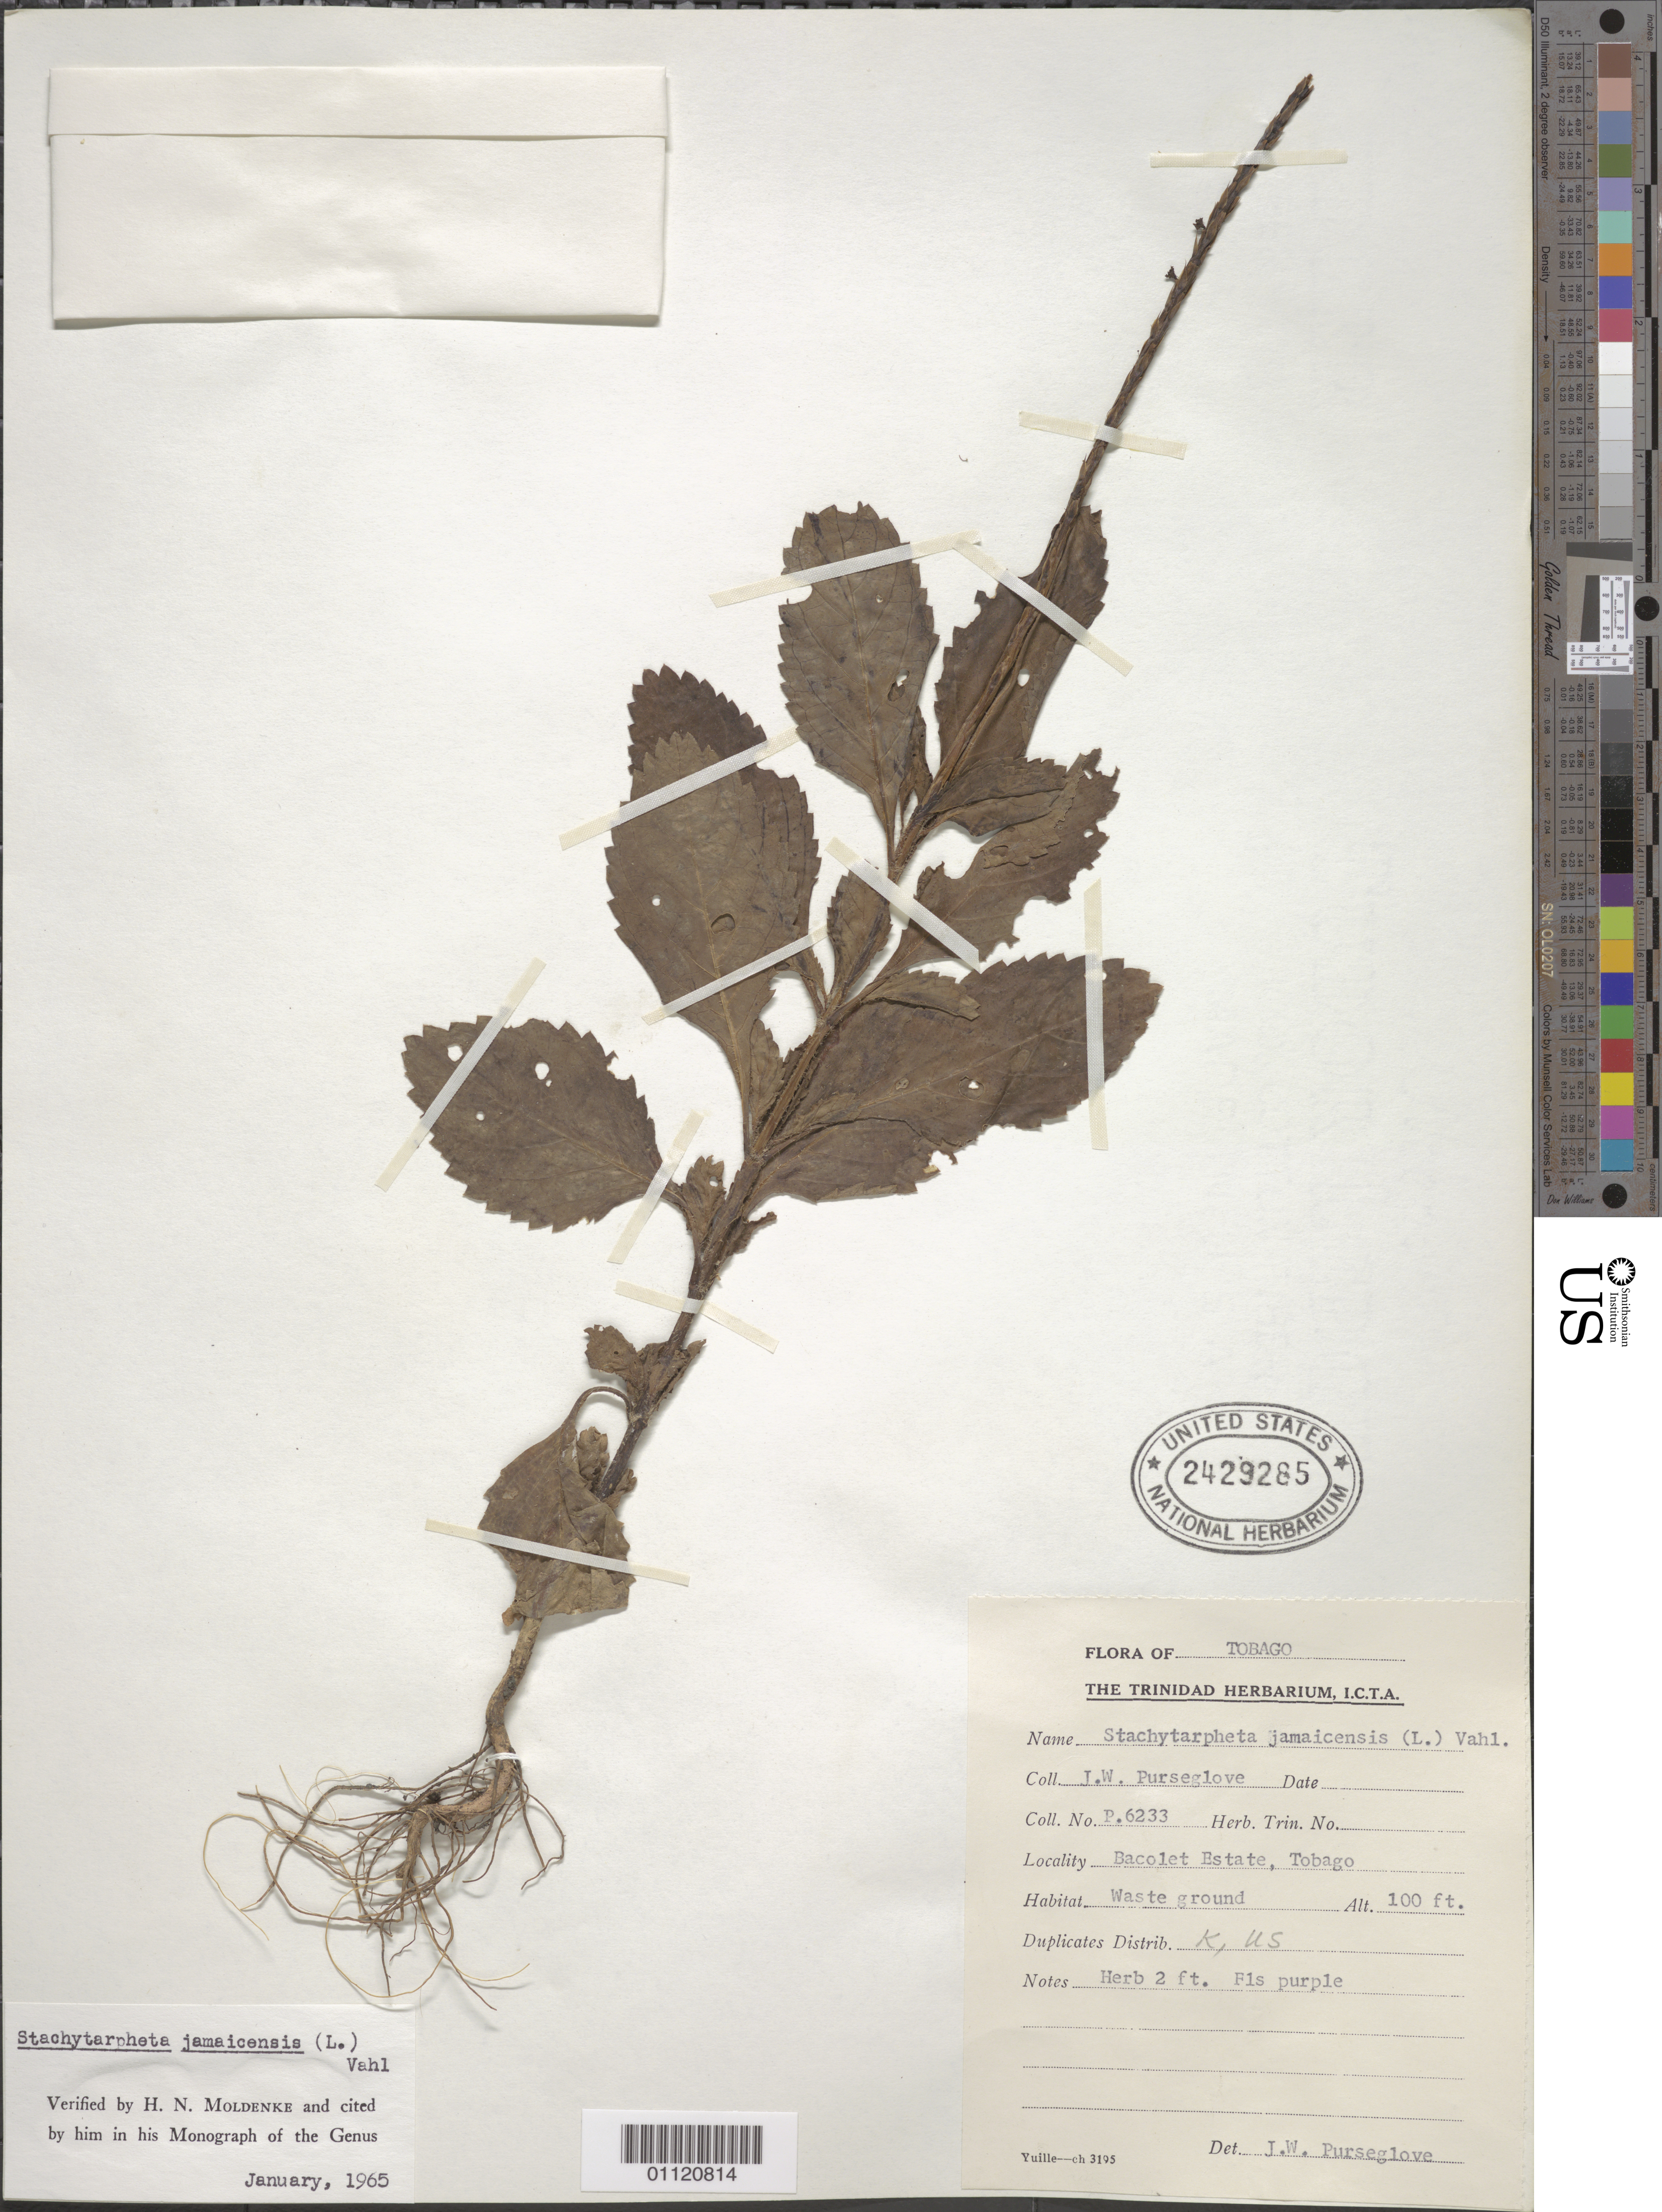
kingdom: Plantae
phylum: Tracheophyta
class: Magnoliopsida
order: Lamiales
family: Verbenaceae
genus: Stachytarpheta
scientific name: Stachytarpheta jamaicensis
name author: (L.) Vahl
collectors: J. Purseglove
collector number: P.6233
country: Trinidad and Tobago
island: Tobago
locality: Bacolet Estate, waste ground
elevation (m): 30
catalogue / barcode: US 2429285